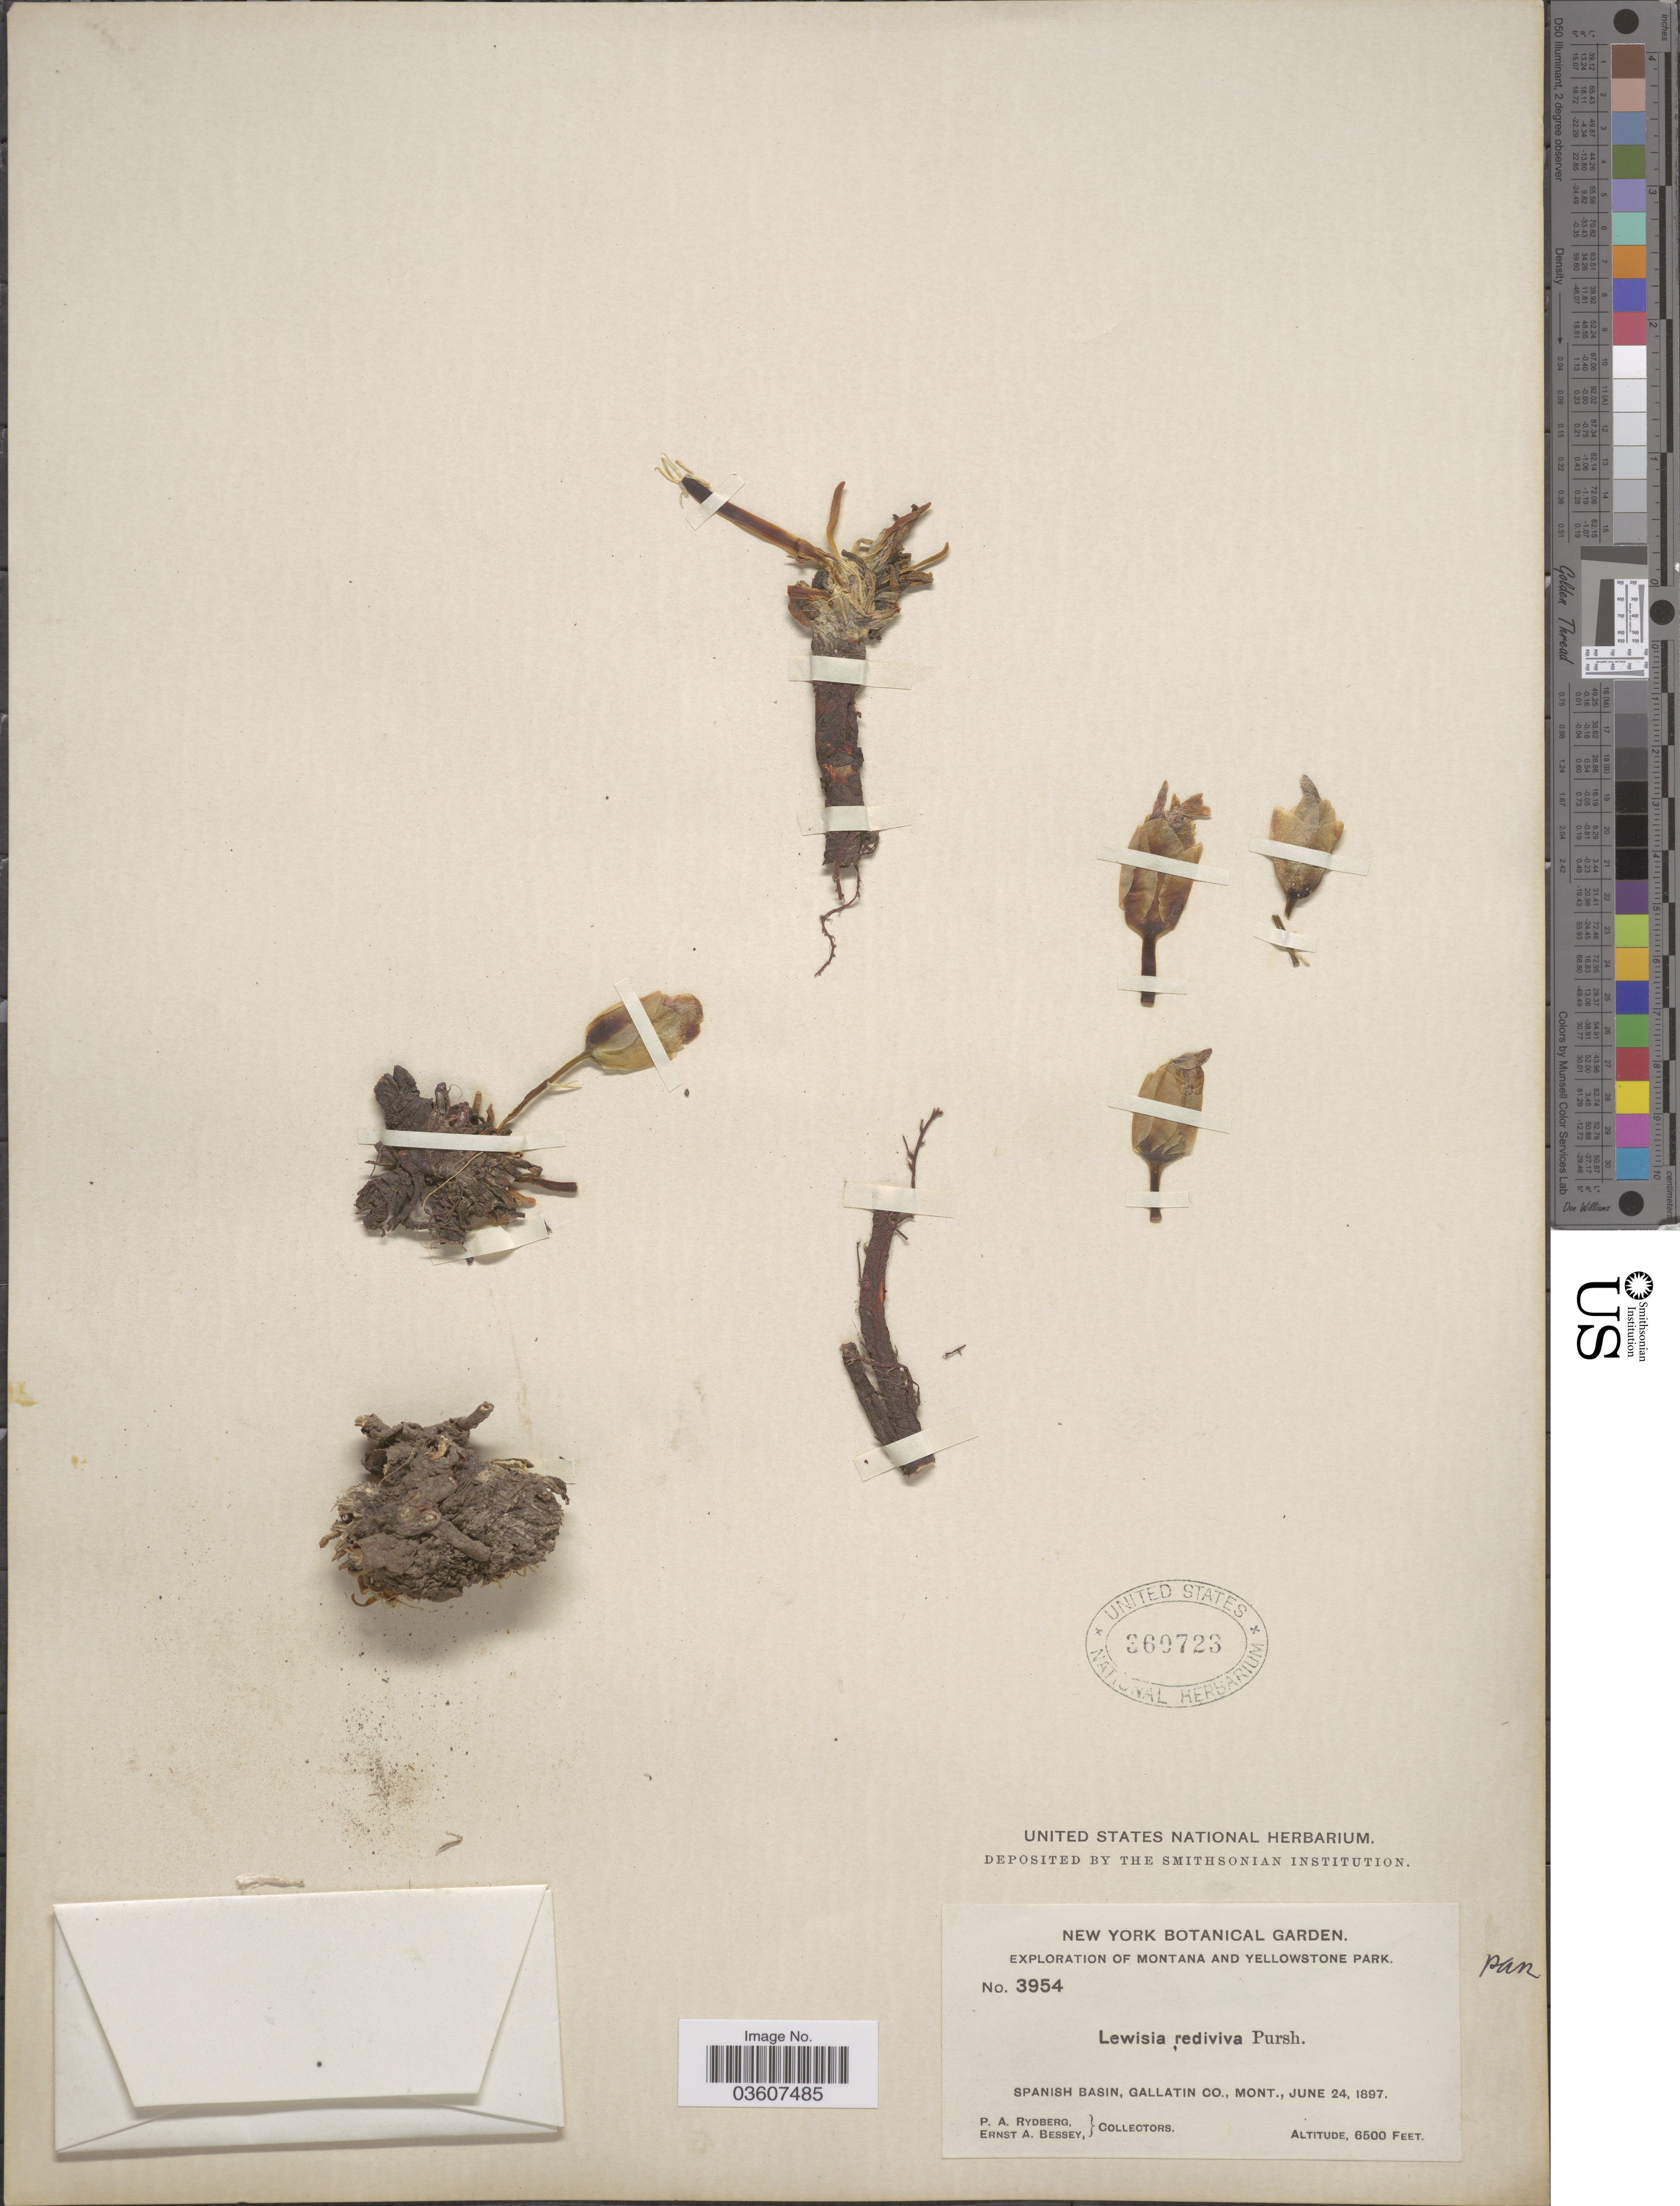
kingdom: Plantae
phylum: Tracheophyta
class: Magnoliopsida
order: Caryophyllales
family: Montiaceae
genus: Lewisia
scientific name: Lewisia rediviva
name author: Pursh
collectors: P. A. Rydberg & E. A. Bessey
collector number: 3954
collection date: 1897-06-24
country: United States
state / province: Montana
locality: Yellowstone Park. Spanish Basin, Gallatin Co.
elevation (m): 1981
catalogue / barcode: US 369723